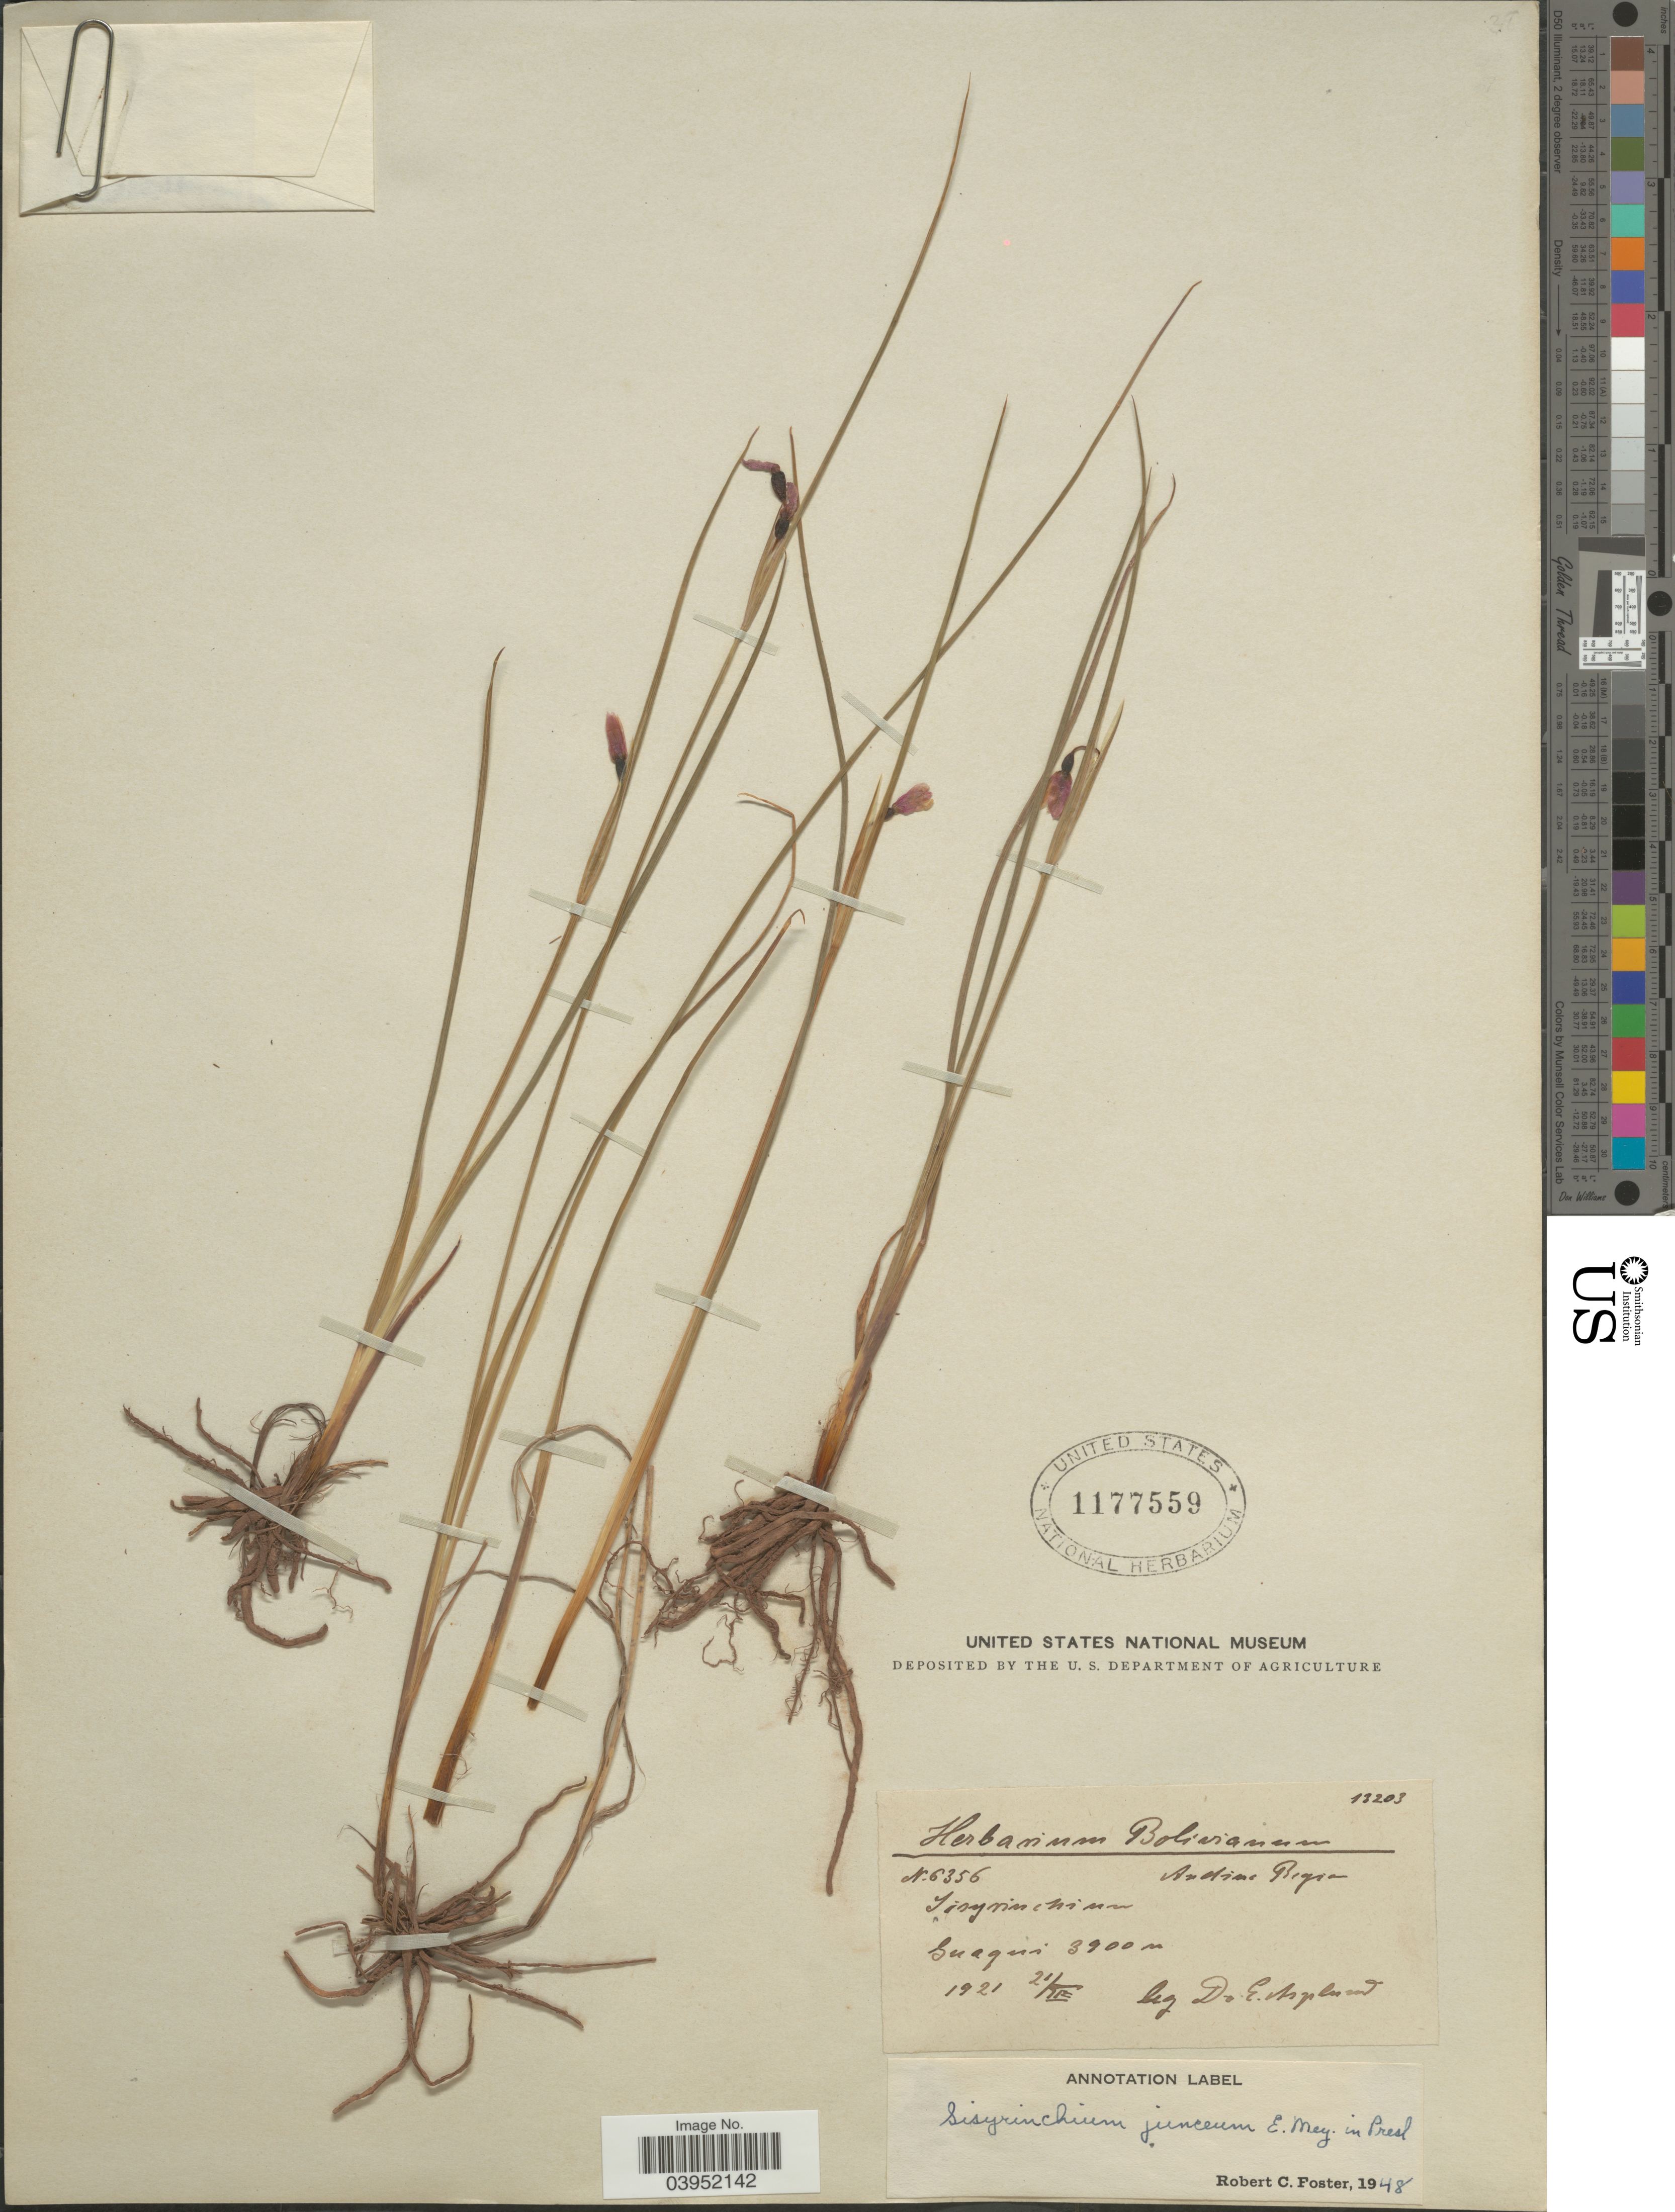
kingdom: Plantae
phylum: Tracheophyta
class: Liliopsida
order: Asparagales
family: Iridaceae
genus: Sisyrinchium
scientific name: Sisyrinchium junceum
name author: E. Mey. ex C. Presl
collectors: E. Asplund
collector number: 6356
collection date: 1921-02-21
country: Bolivia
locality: Andine Region. Guagui.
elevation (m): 3900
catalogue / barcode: US 1177559